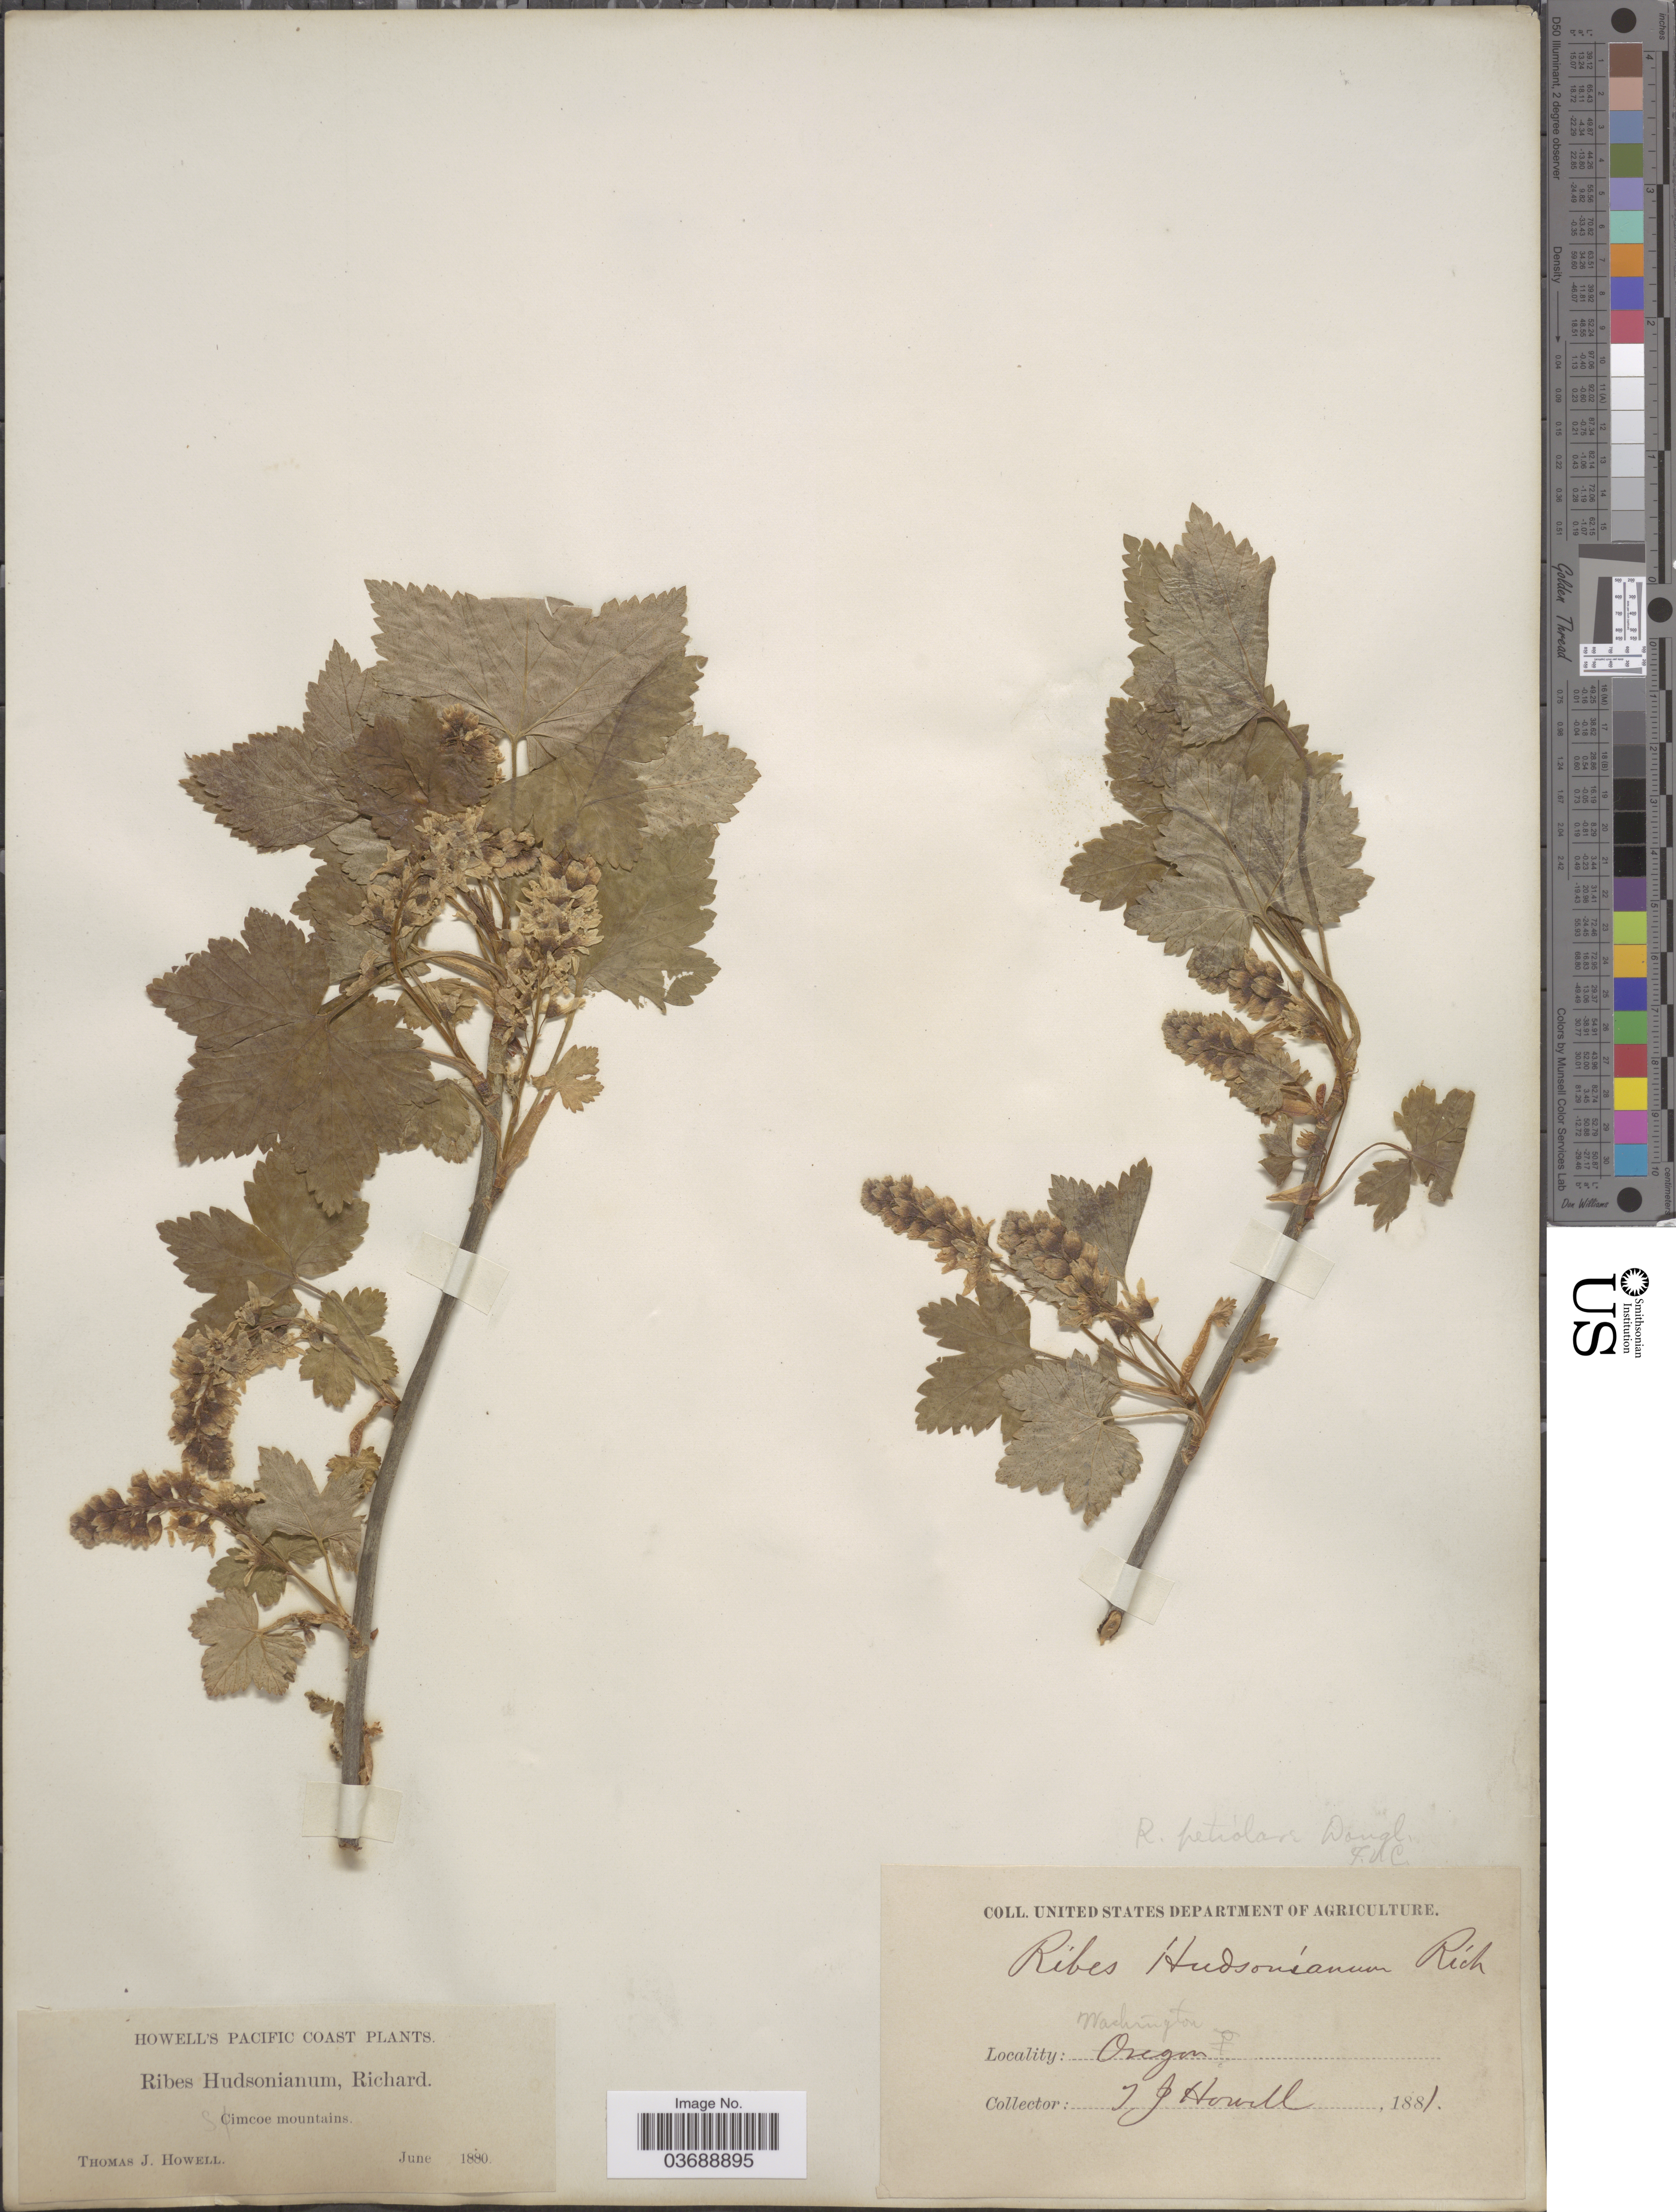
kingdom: Plantae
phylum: Tracheophyta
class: Magnoliopsida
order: Saxifragales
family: Grossulariaceae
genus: Ribes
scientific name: Ribes petiolare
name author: Douglas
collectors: T. J. Howell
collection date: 1880-06/1881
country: United States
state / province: Washington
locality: Pacific Coast. Simcoe mountains.